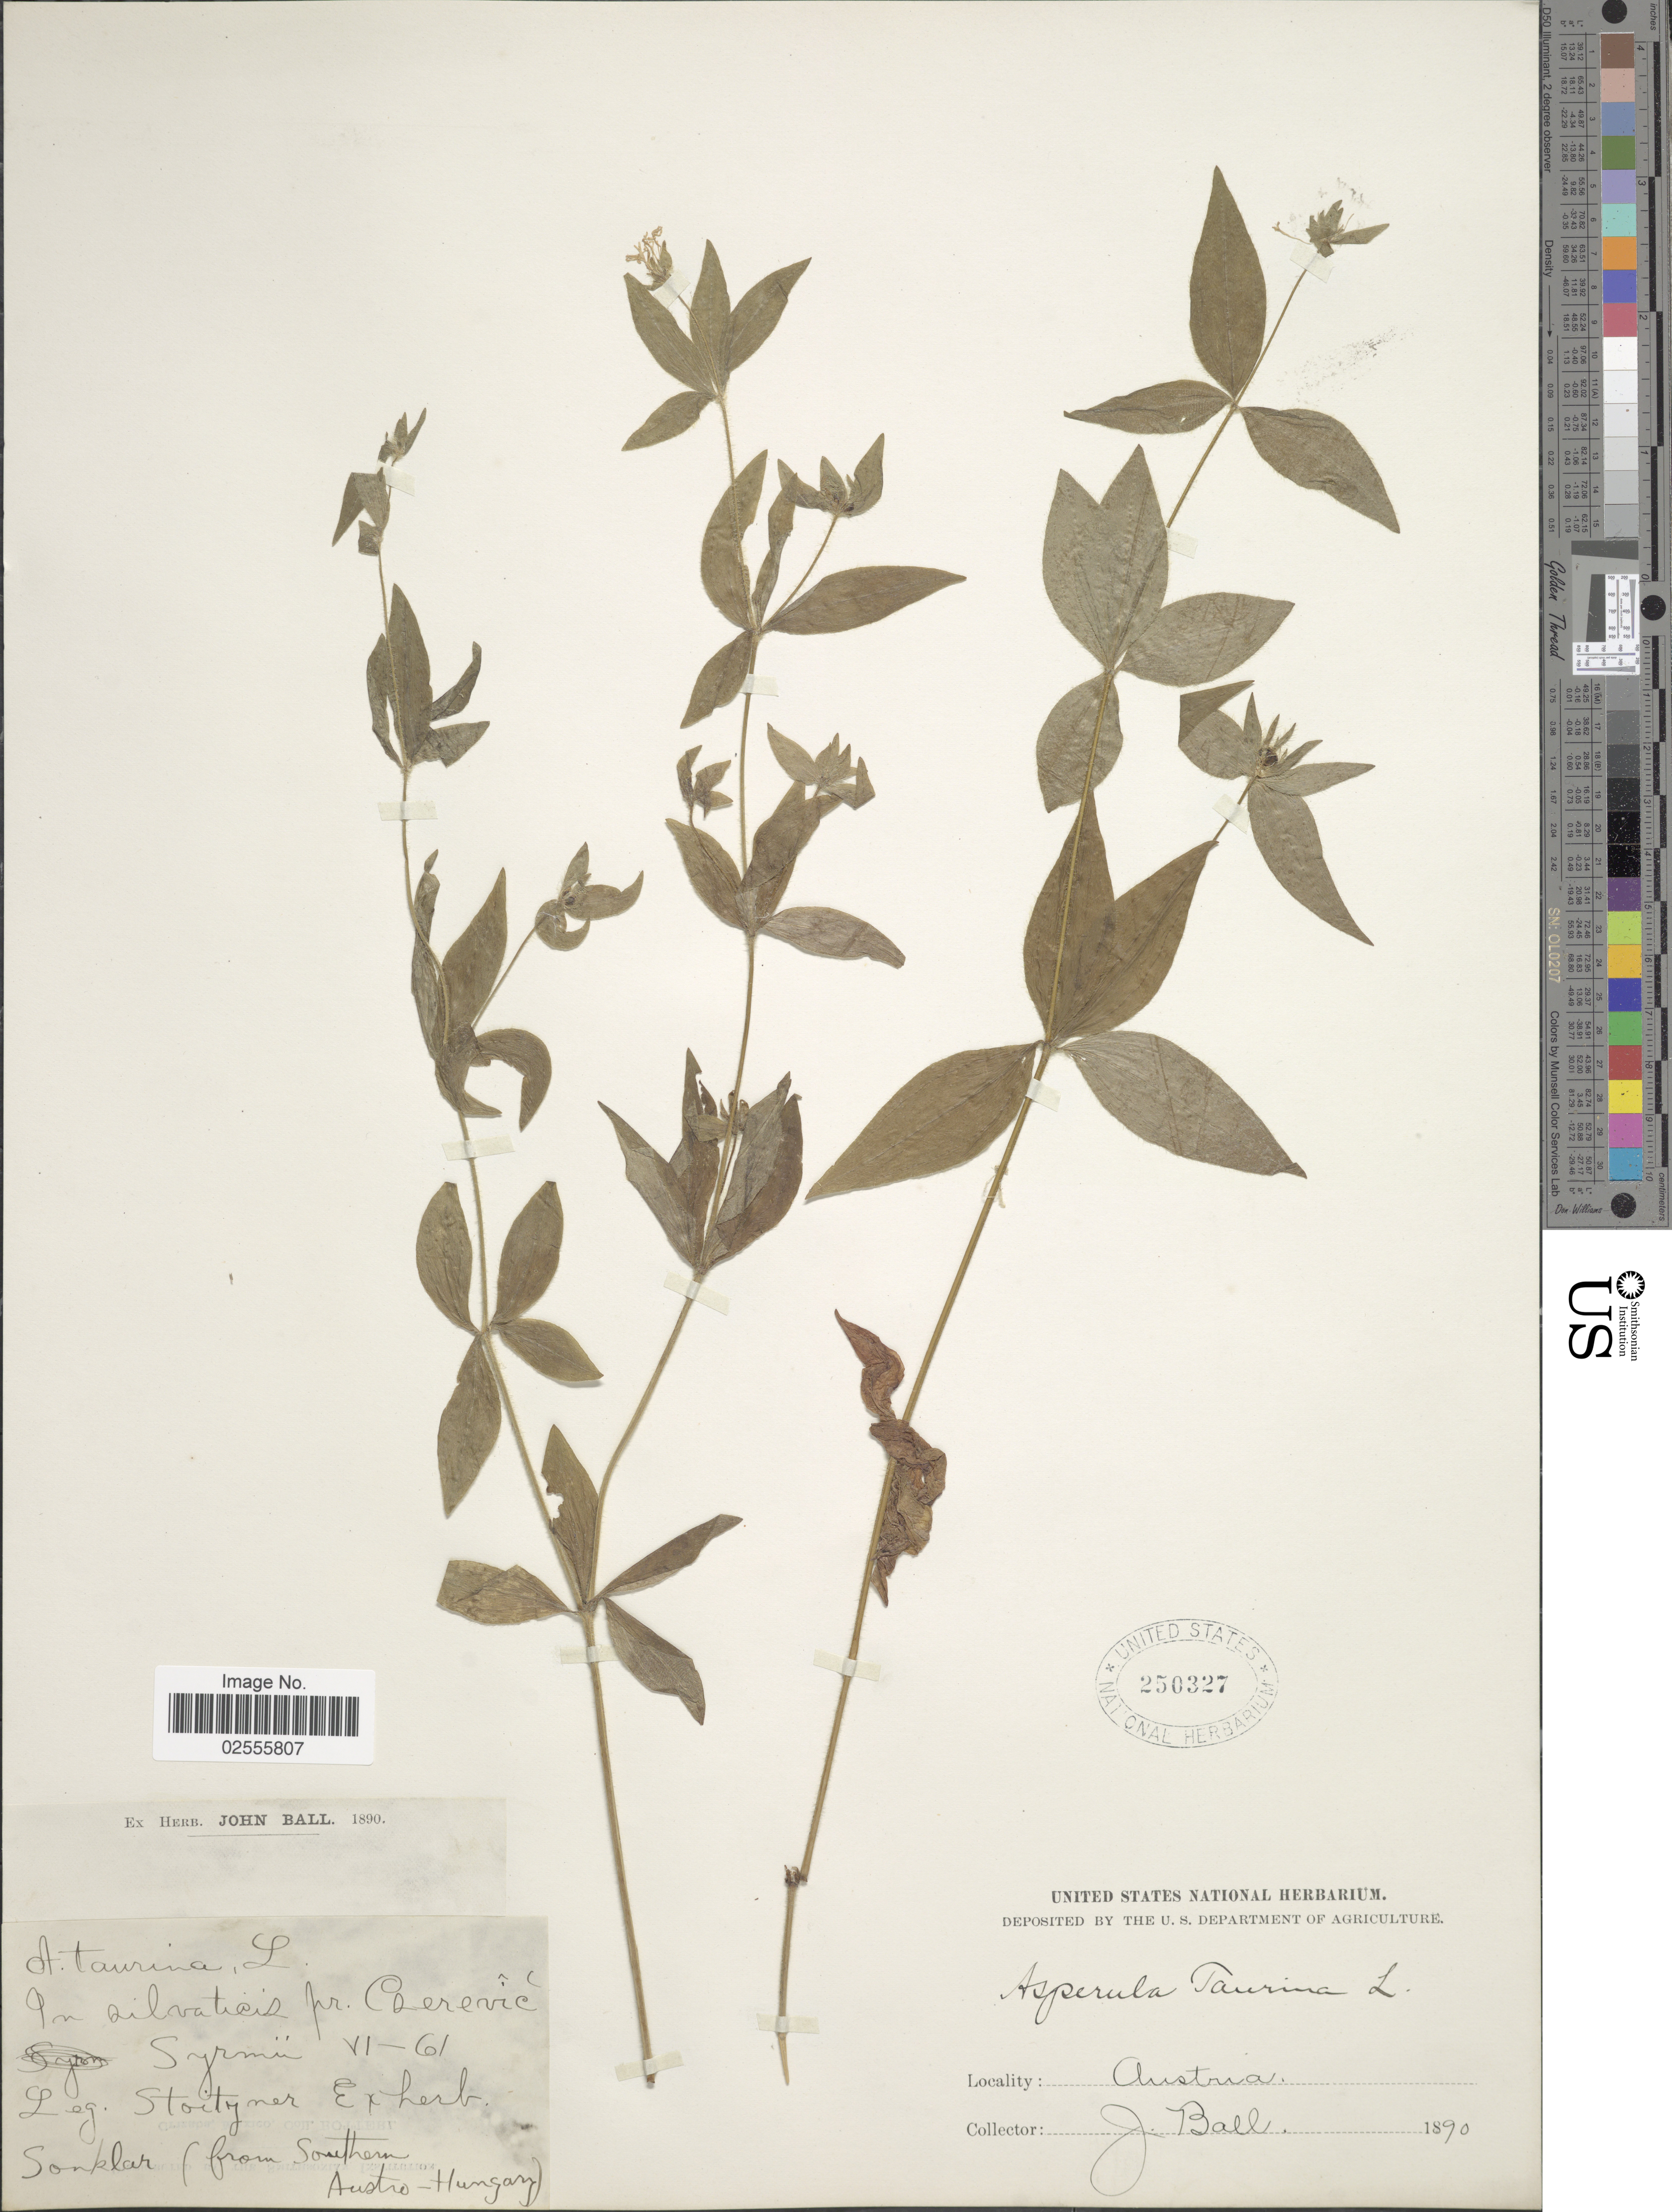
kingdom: Plantae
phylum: Tracheophyta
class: Magnoliopsida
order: Gentianales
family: Rubiaceae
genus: Asperula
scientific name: Asperula taurina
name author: L.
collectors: J. Ball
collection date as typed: Transcribed d/m/y: /6/61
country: Austria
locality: Sonkar (from Southern Austro-Hungary)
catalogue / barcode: US 250327